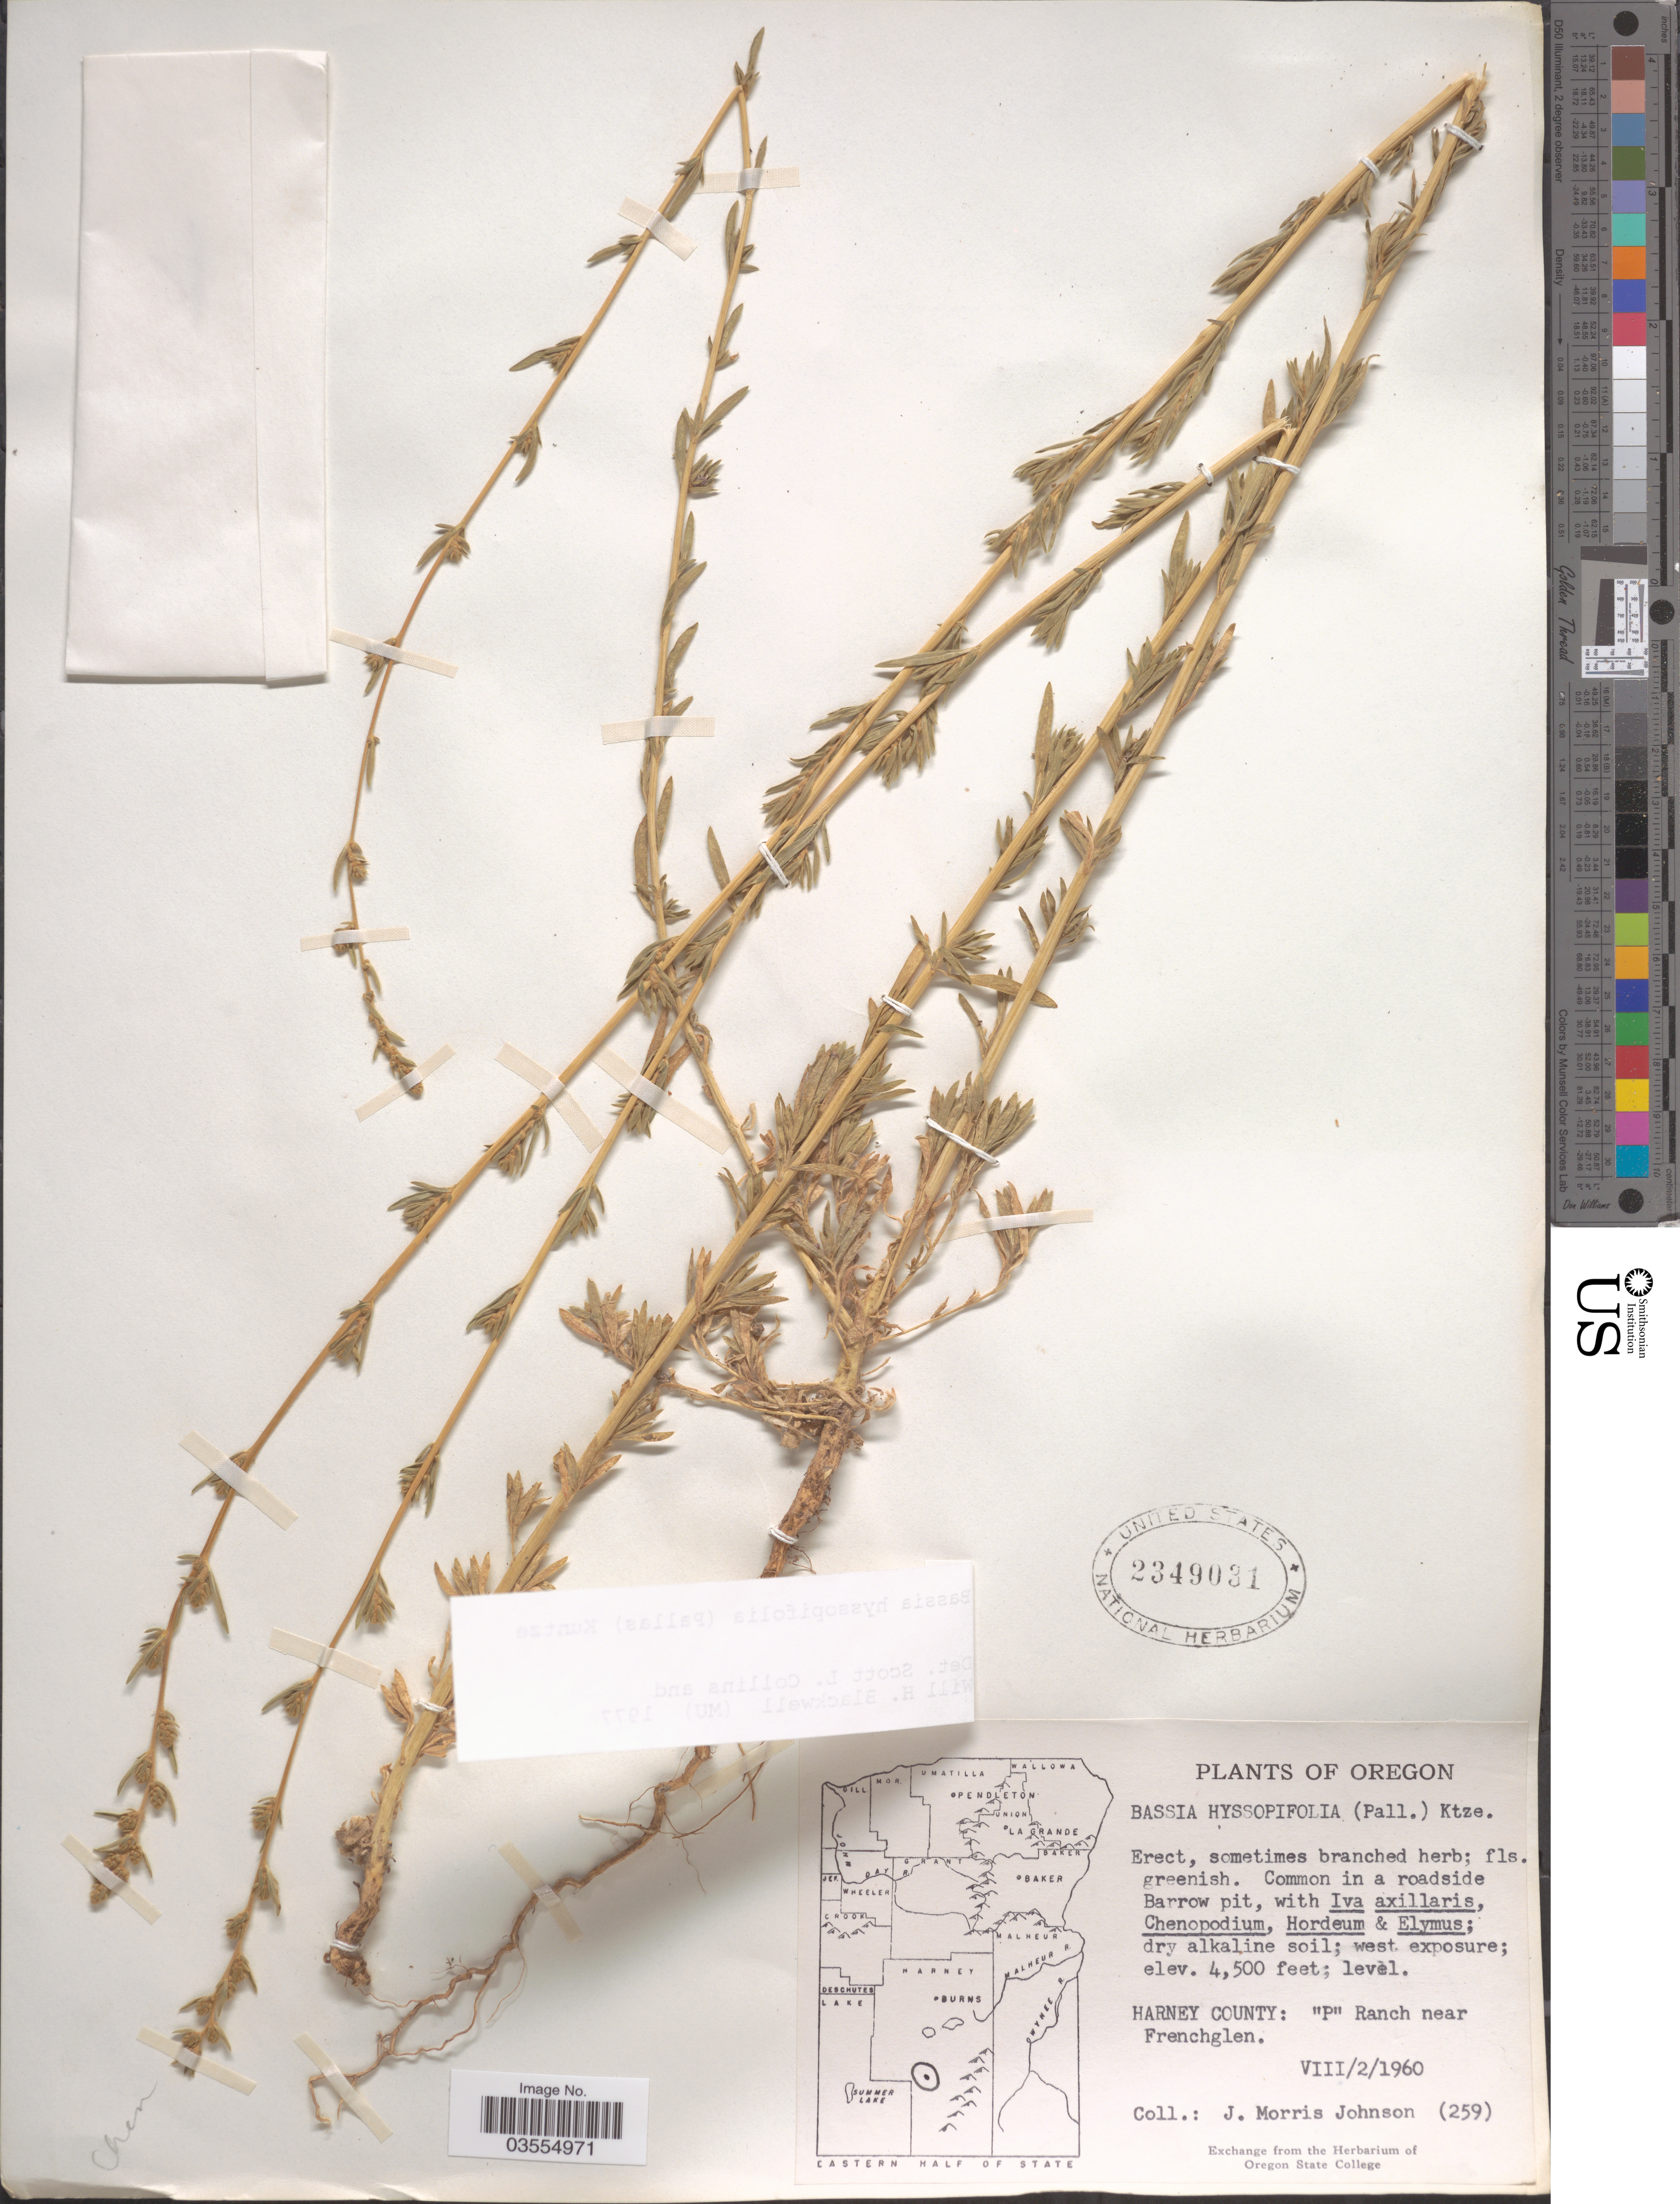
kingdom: Plantae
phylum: Tracheophyta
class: Magnoliopsida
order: Caryophyllales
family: Amaranthaceae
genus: Bassia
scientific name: Bassia hyssopifolia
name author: (Pall.) Kuntze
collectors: J. M. Johnson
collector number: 259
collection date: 1960-08-02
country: United States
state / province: Oregon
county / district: Harney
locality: Harney County: "P" Ranch near Frenchglen.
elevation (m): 1372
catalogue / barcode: US 2349031